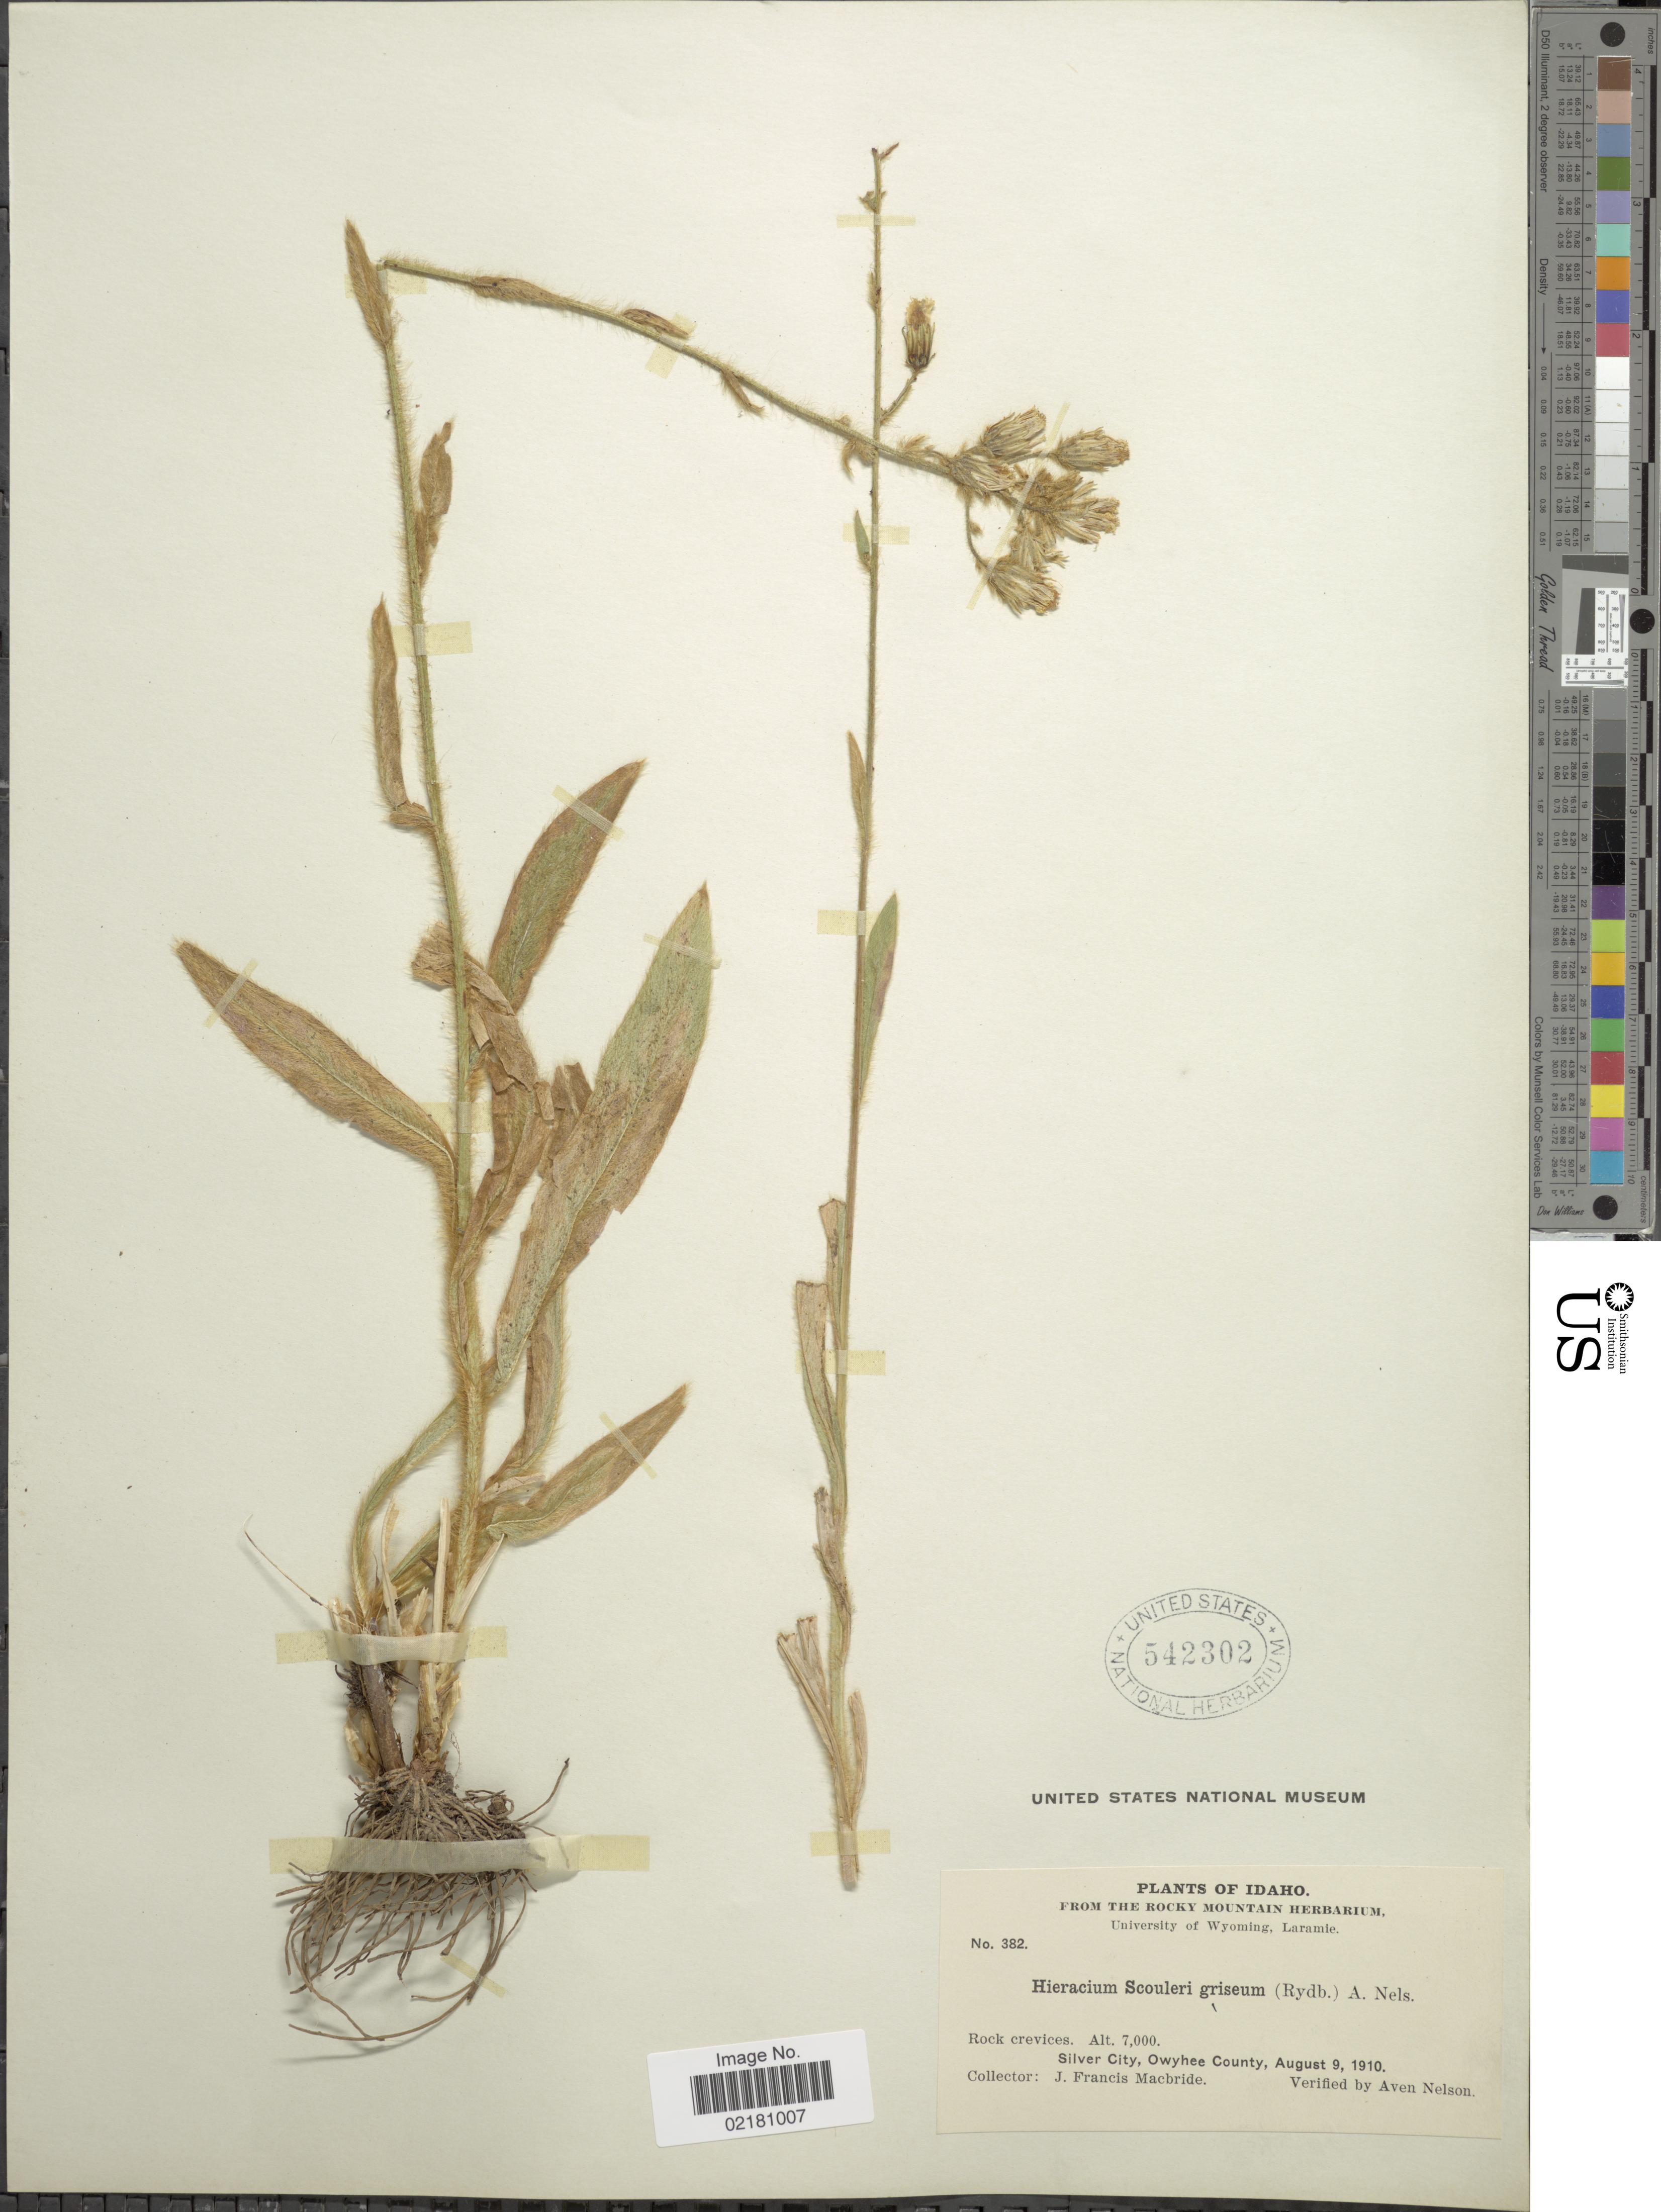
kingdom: Plantae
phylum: Tracheophyta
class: Magnoliopsida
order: Asterales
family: Asteraceae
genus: Hieracium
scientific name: Hieracium scouleri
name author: Hook.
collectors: J. F. Macbride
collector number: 382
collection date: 1910-09-09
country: United States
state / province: Idaho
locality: Rock crevices. Silver City, Owyhee County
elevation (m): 2134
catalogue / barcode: US 542302